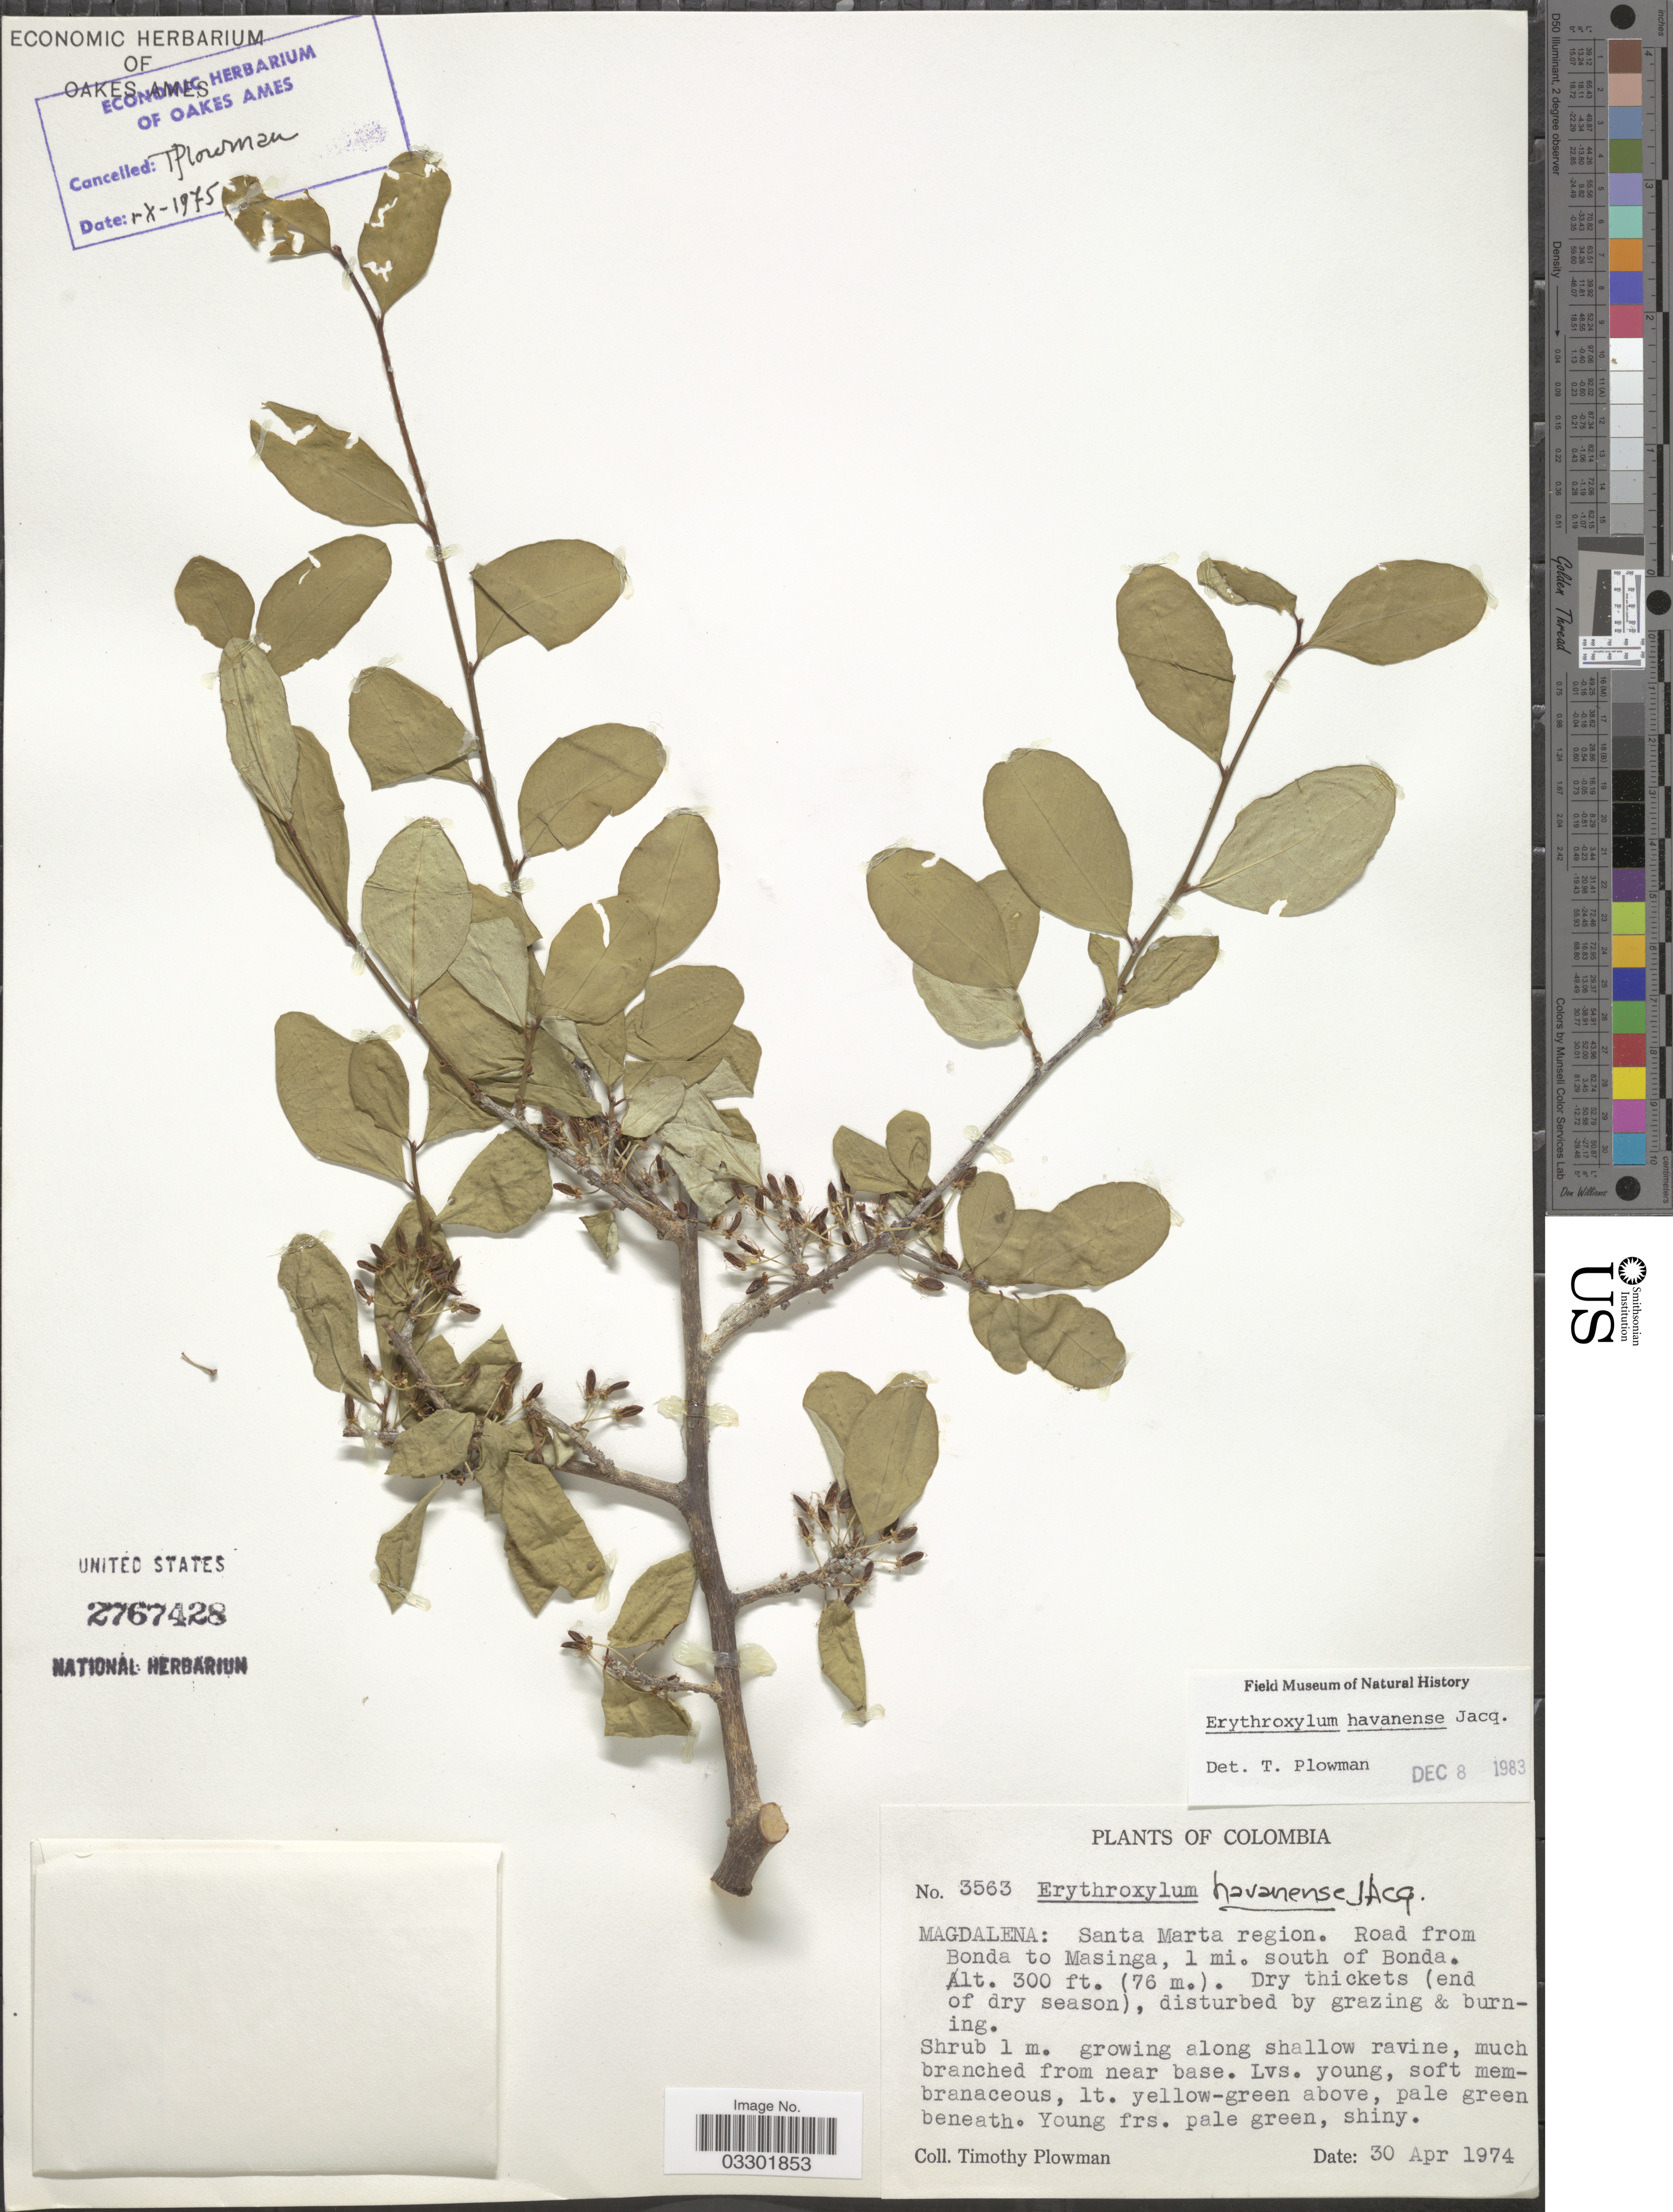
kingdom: Plantae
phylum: Tracheophyta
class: Magnoliopsida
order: Malpighiales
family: Erythroxylaceae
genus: Erythroxylum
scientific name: Erythroxylum havanense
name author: Jacq.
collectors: T. Plowman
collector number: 3563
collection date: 1974-04-30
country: Colombia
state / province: Magdalena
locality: Santa Marta region. Road from Bonda to Masinga, 1 mi. south of Bonda.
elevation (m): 91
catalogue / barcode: US 2767428